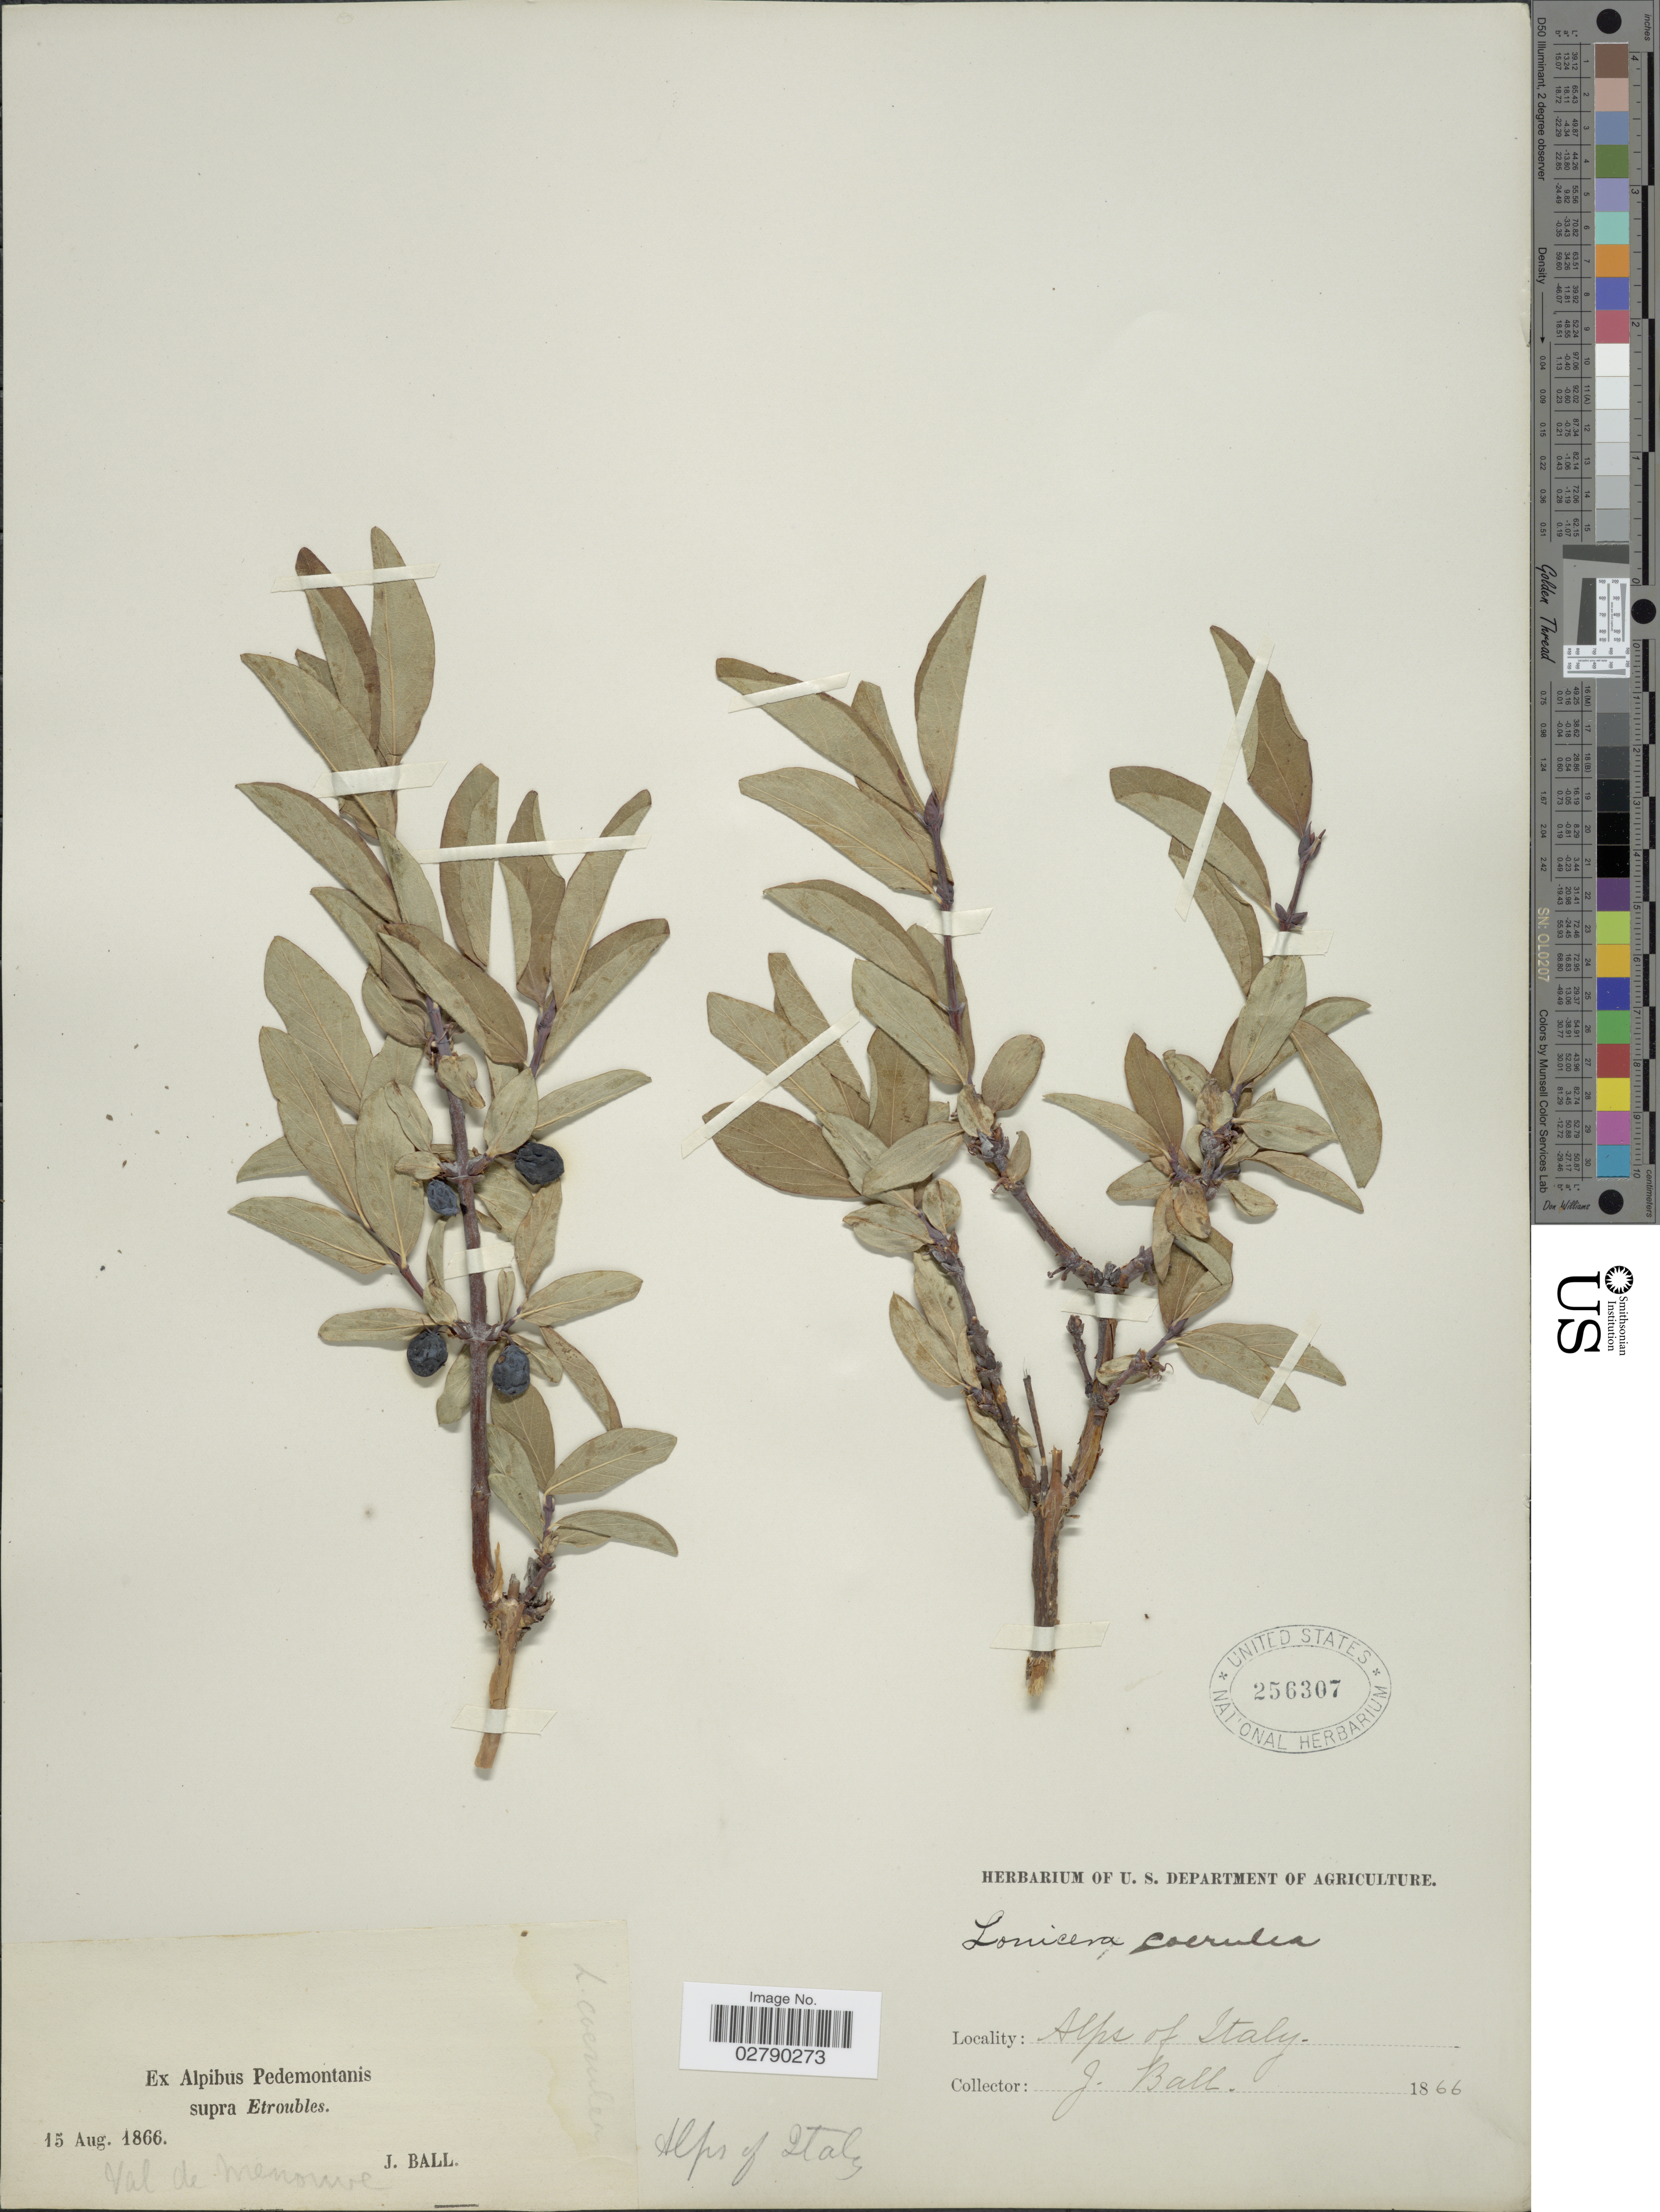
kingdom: Plantae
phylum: Tracheophyta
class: Magnoliopsida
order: Dipsacales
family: Caprifoliaceae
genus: Lonicera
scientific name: Lonicera caerulea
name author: L.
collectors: J. Ball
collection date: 1866-08-15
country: Italy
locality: Supra Etroubles. Alps of Italy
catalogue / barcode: US 256307